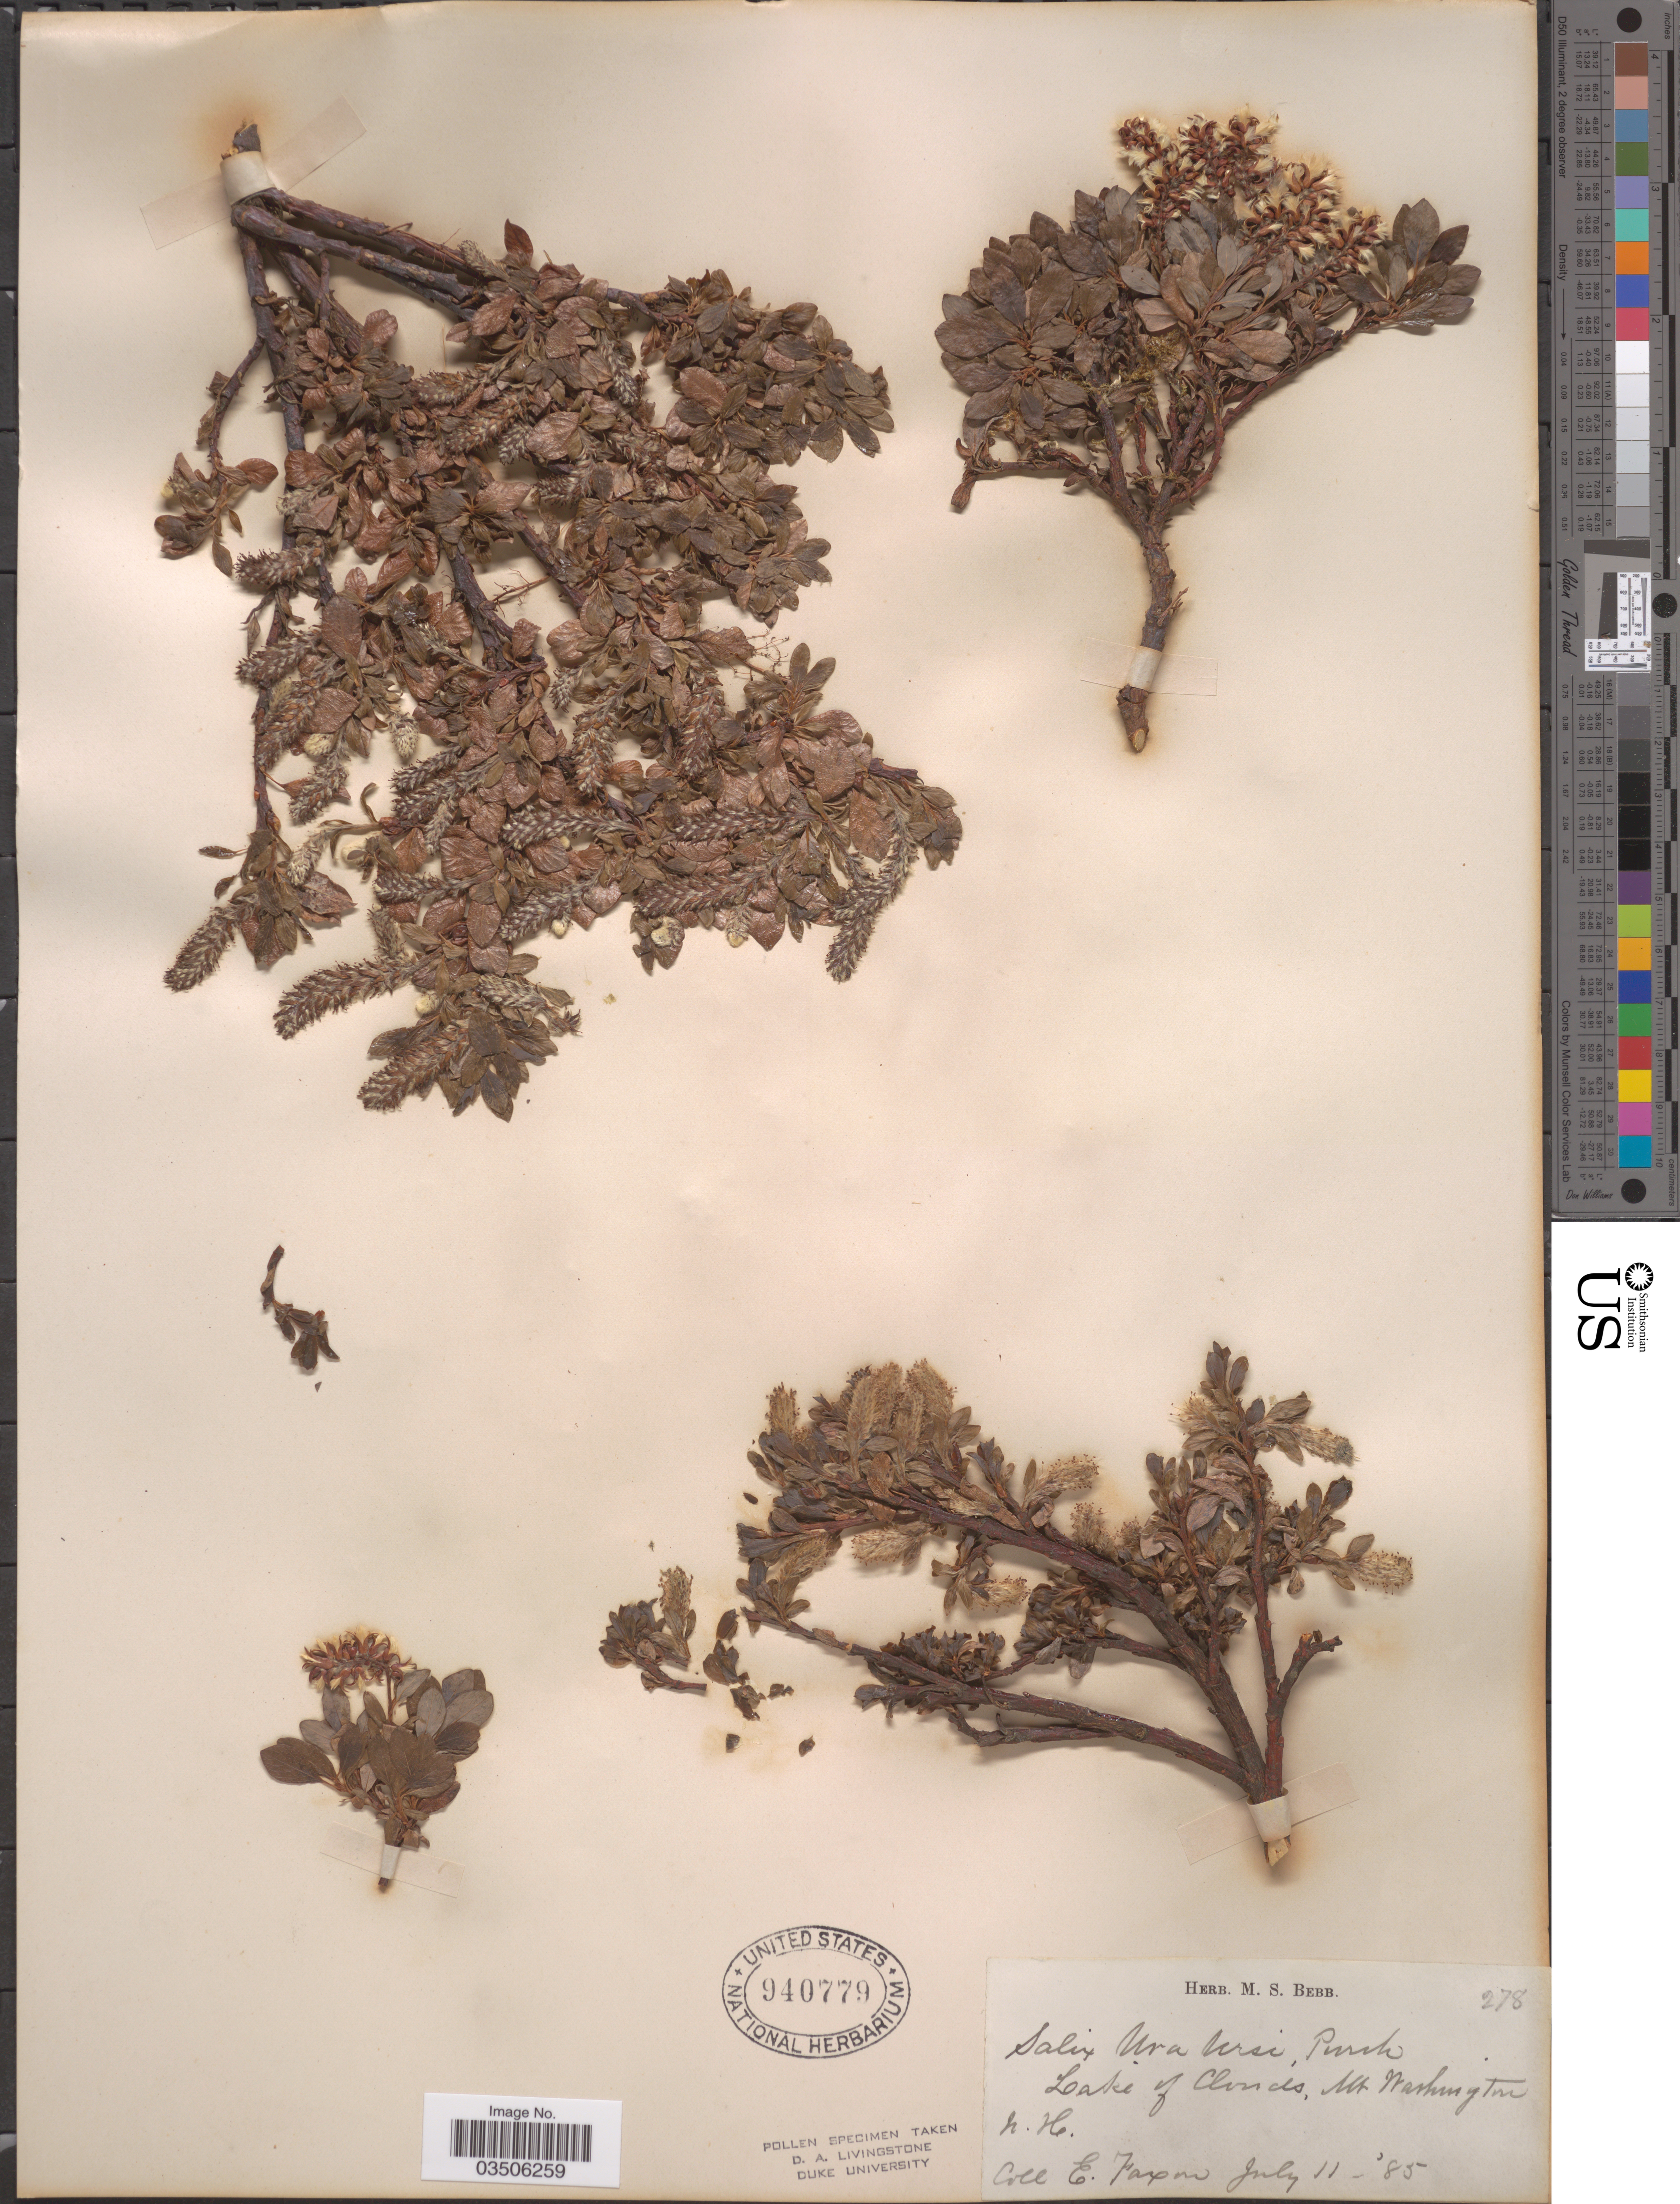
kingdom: Plantae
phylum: Tracheophyta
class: Magnoliopsida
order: Malpighiales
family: Salicaceae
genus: Salix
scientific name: Salix uva-ursi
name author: Pursh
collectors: E. Faxon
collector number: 278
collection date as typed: Transcribed d/m/y: 11/7/85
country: United States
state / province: New Hampshire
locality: Lake of Clouds, Mt Washington.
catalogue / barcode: US 940779